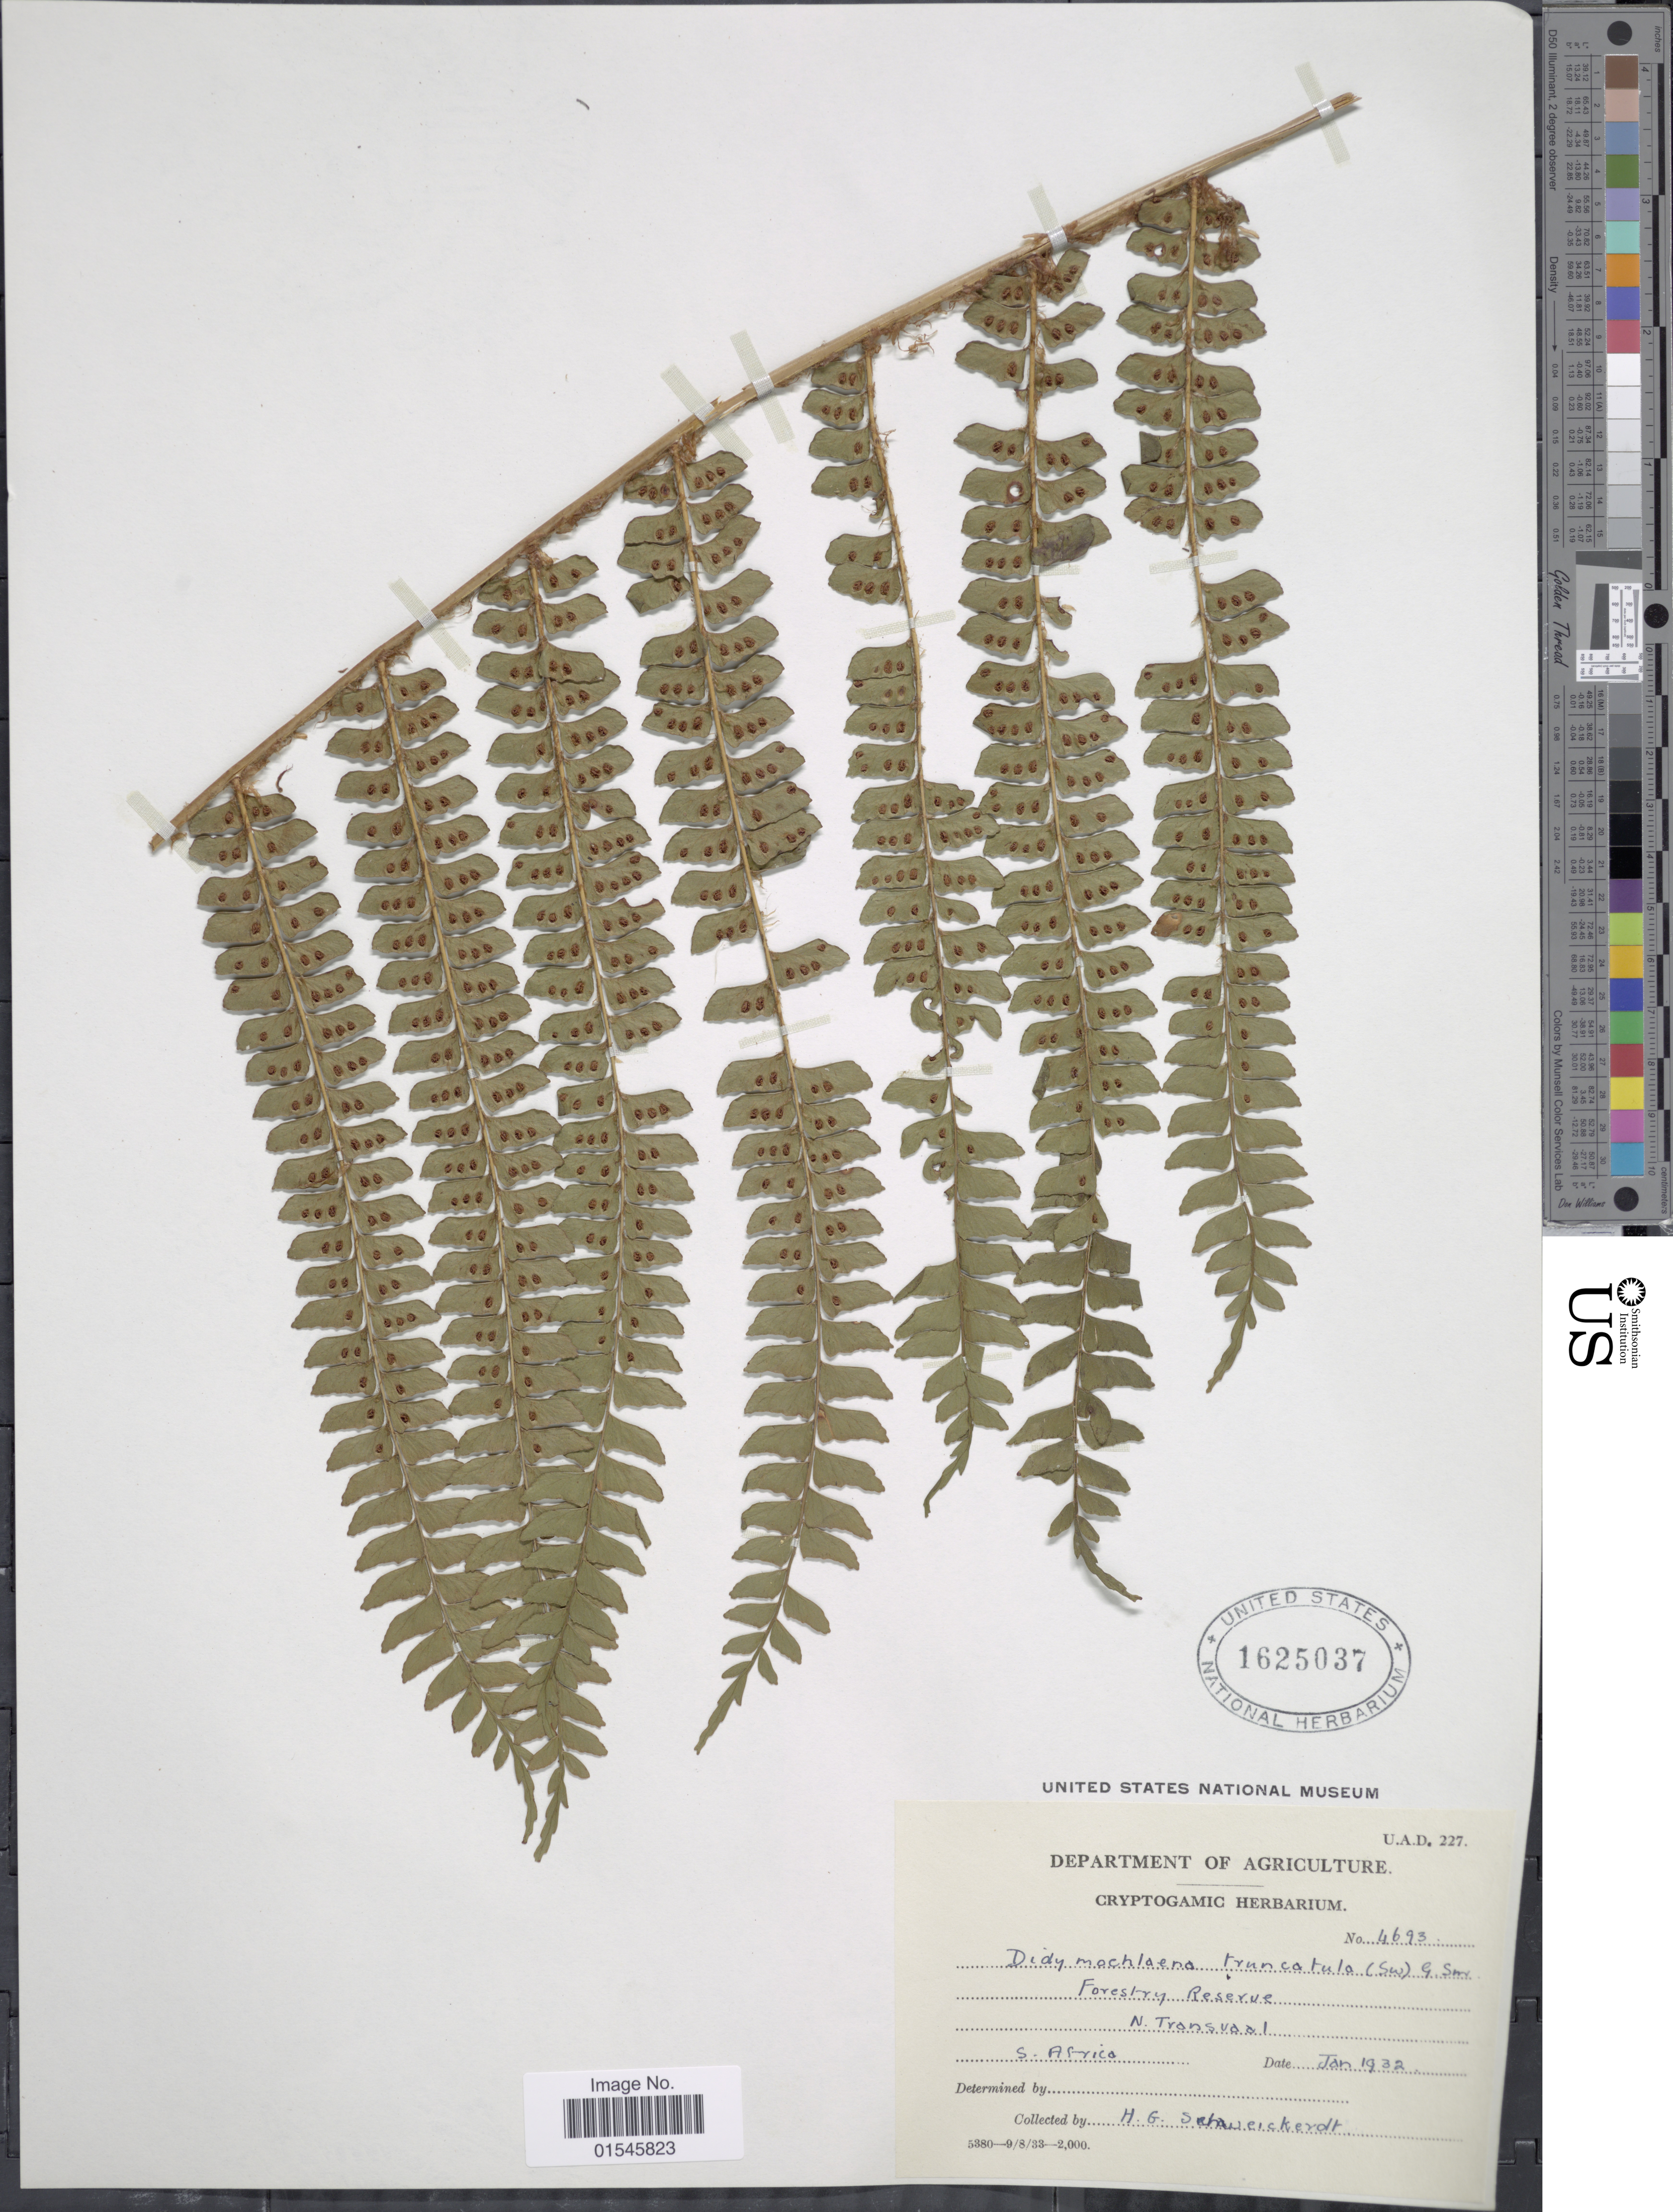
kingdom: Plantae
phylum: Tracheophyta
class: Polypodiopsida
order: Polypodiales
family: Didymochlaenaceae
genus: Didymochlaena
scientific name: Didymochlaena truncatula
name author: (Sw.) J. Sm.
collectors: H. Schweickerdt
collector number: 4693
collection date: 1932-01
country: South Africa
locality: Forestry Reserve, N. Transvaal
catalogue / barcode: US 1625037